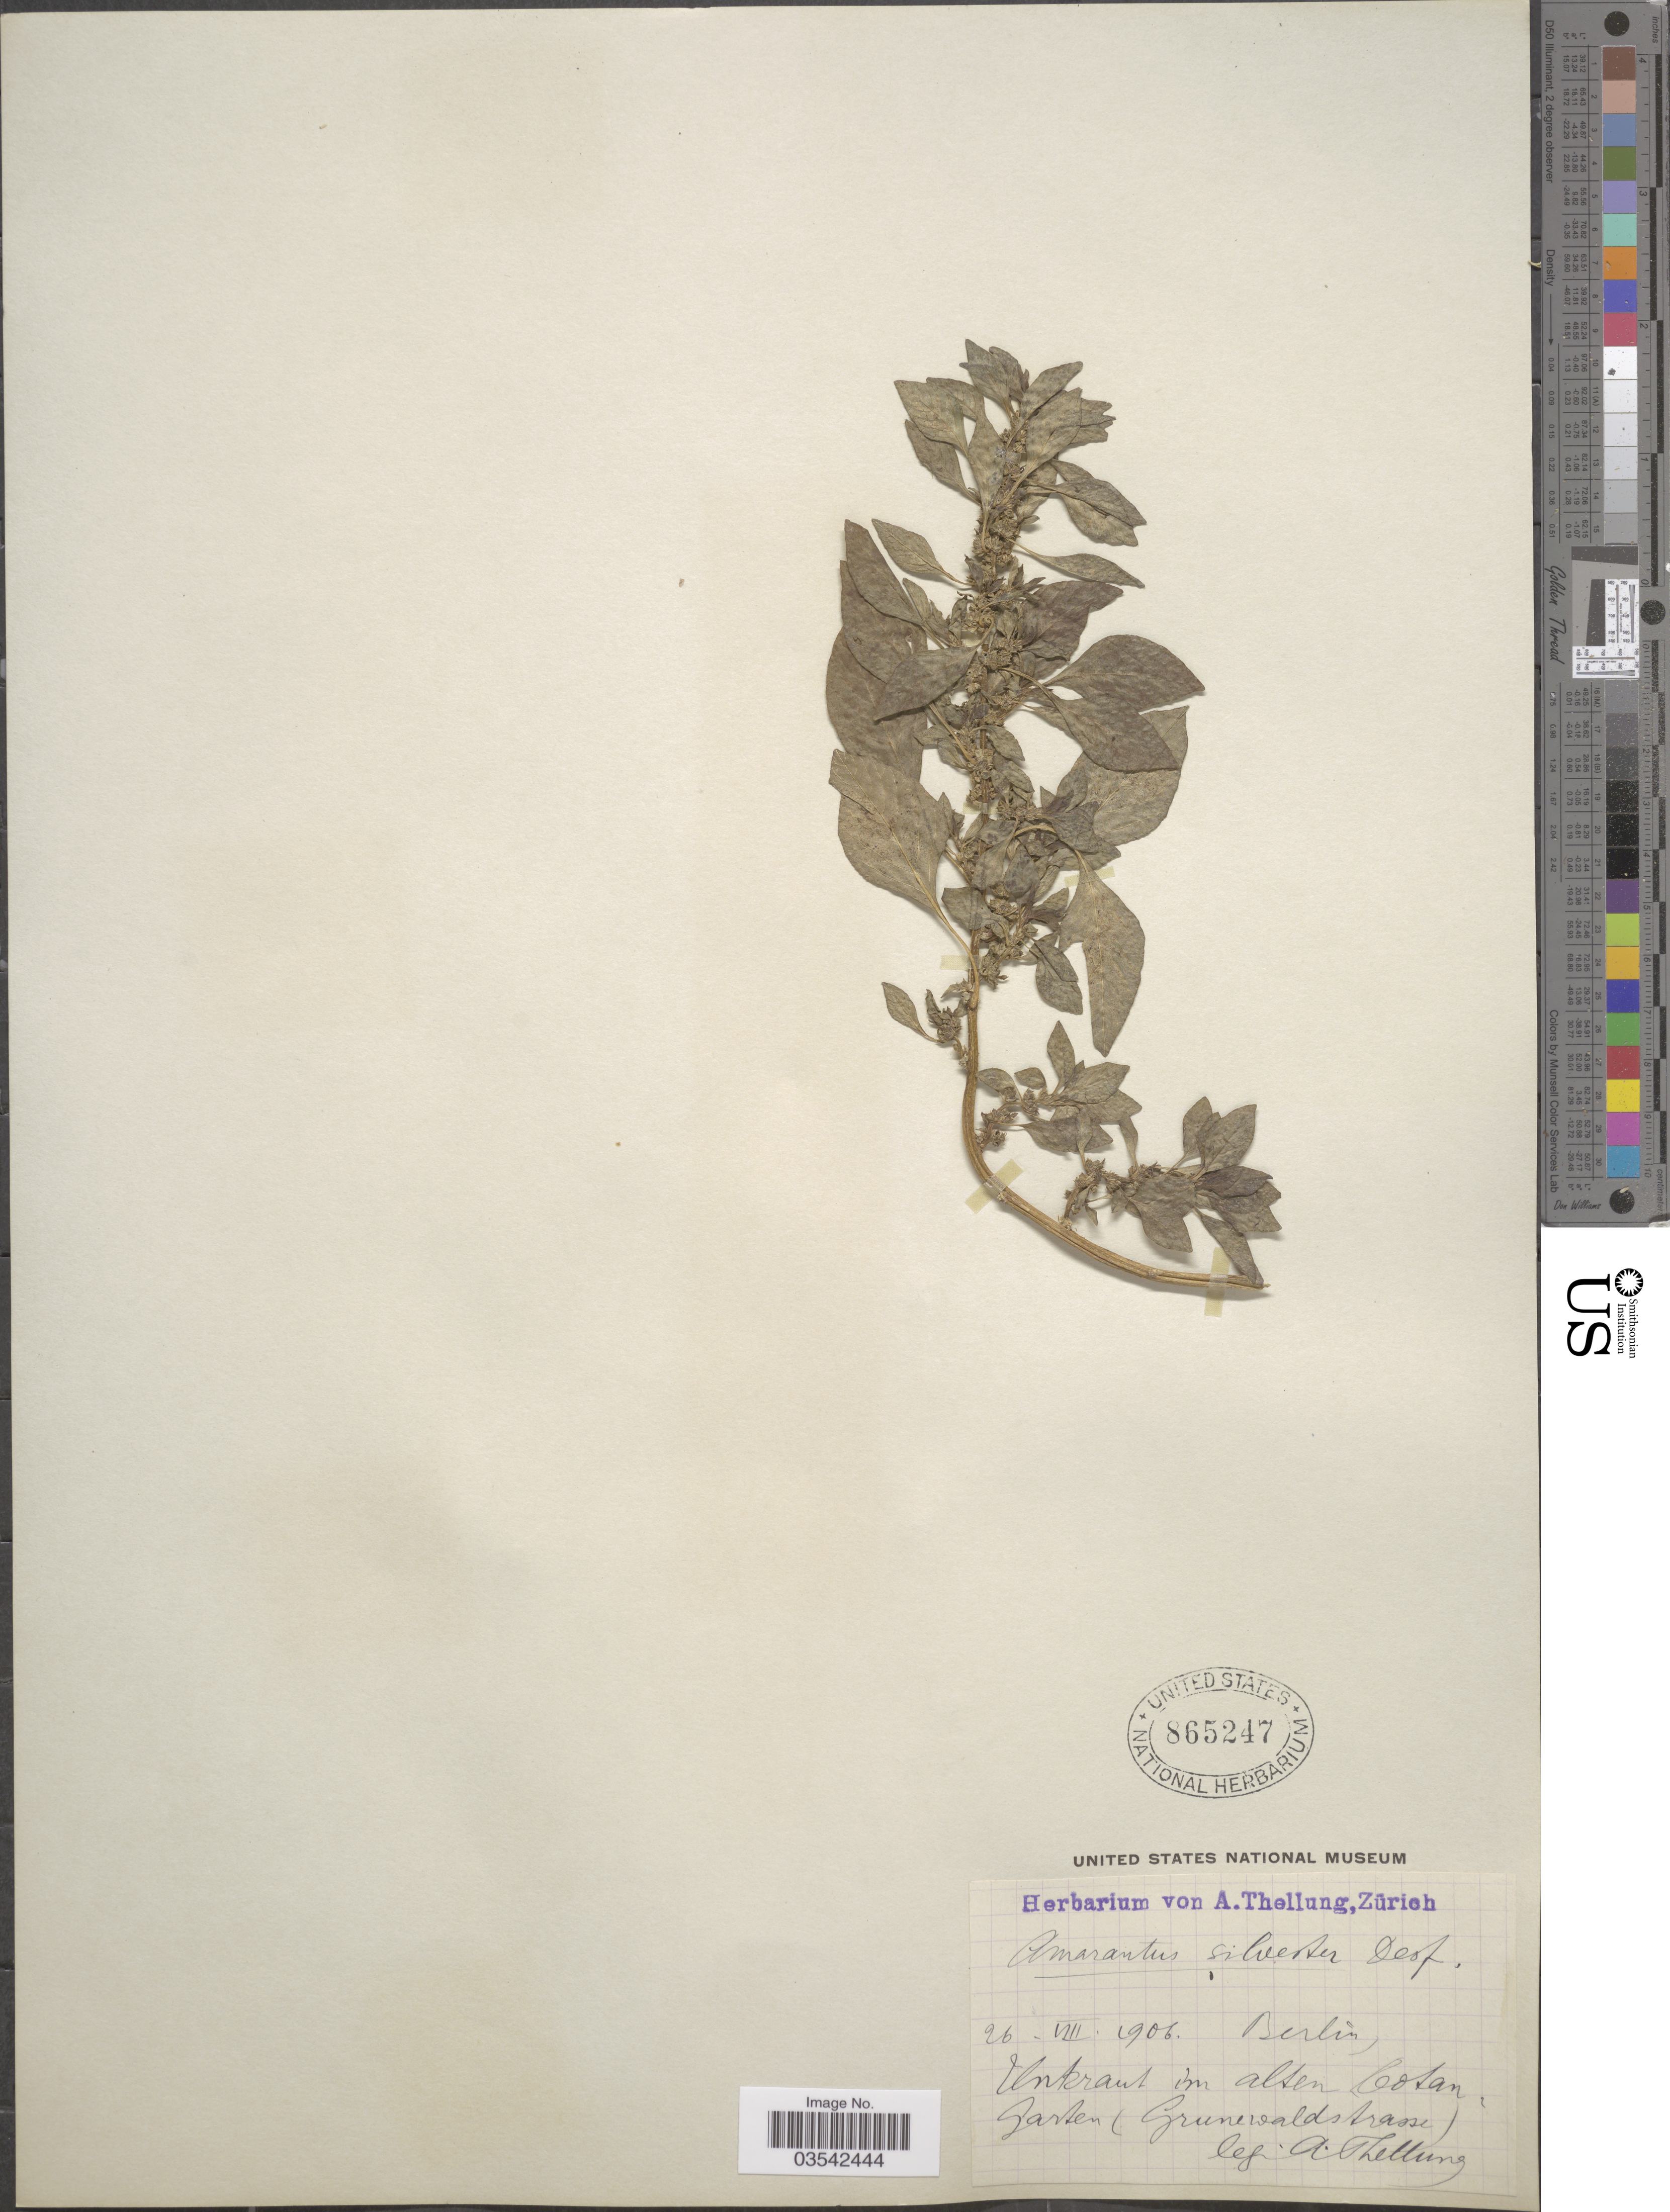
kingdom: Plantae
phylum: Tracheophyta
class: Magnoliopsida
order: Caryophyllales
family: Amaranthaceae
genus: Amaranthus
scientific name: Amaranthus sylvestris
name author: Desf.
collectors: A. Thellung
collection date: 1906-08-26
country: Germany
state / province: Berlin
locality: Unkrant im alten botan. Garten (Grunewaldstrasse).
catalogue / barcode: US 865247